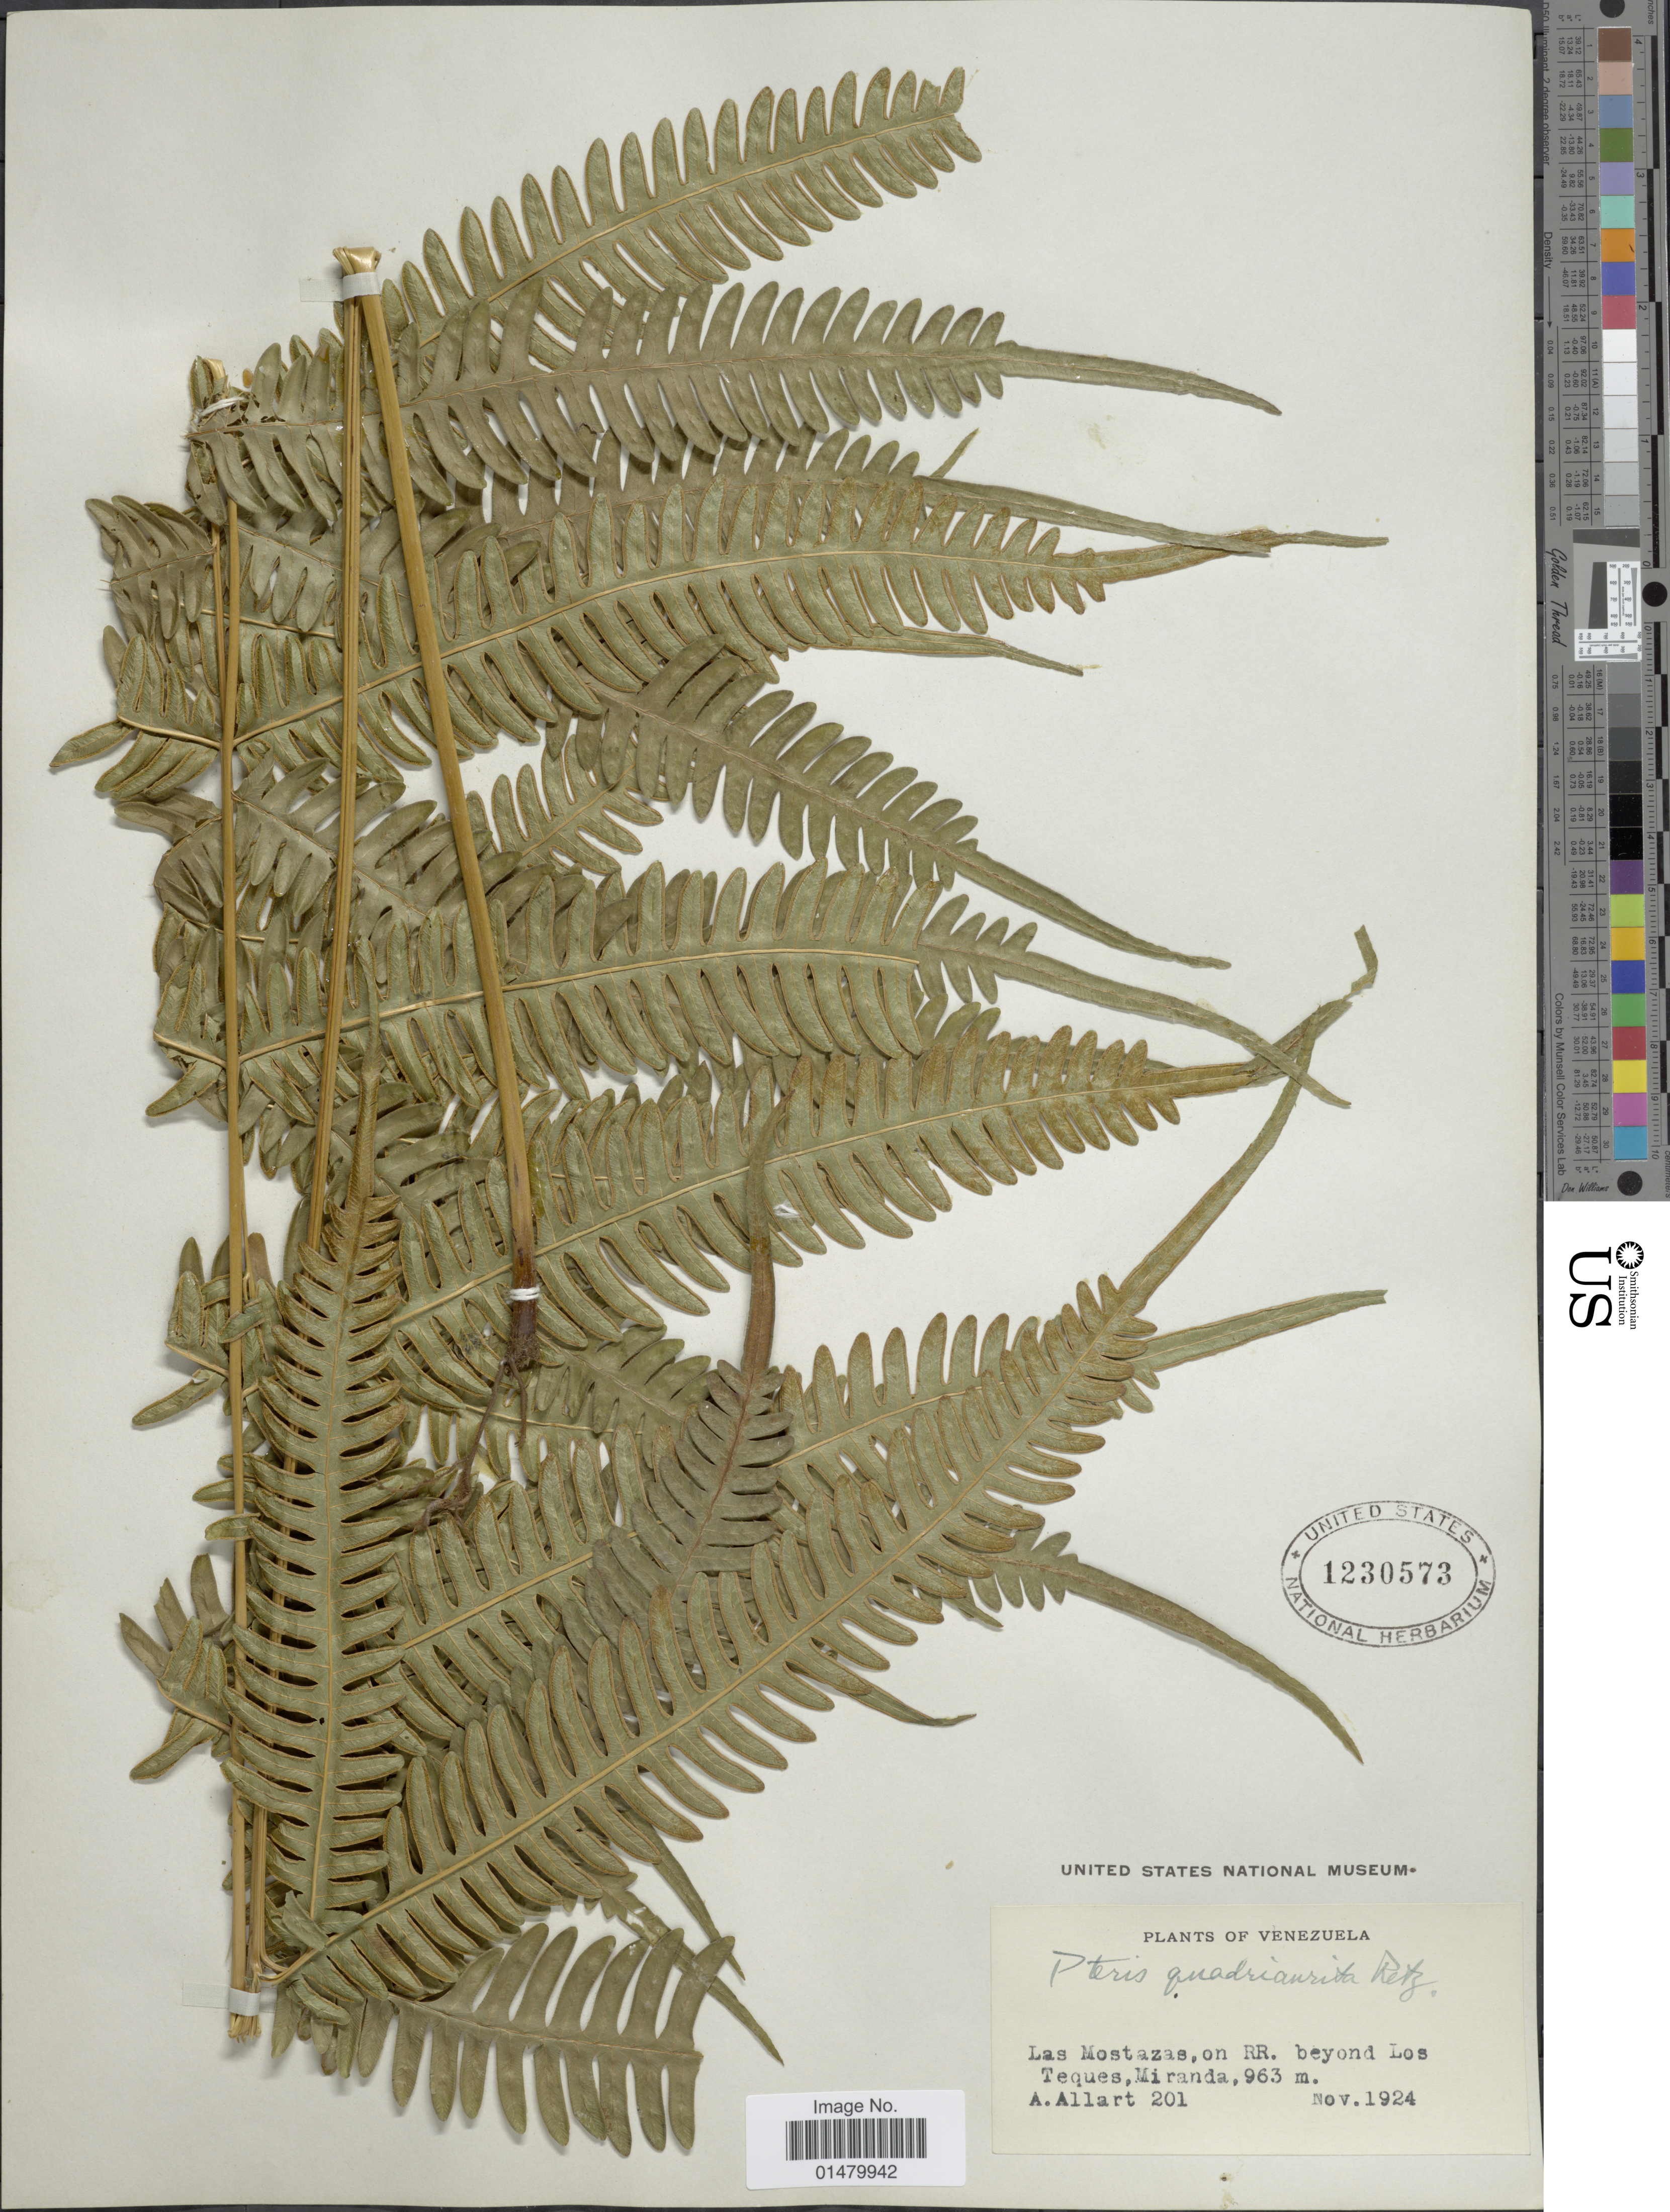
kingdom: Plantae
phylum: Tracheophyta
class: Polypodiopsida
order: Polypodiales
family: Pteridaceae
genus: Pteris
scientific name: Pteris quadriaurita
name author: Retz.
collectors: A. Allart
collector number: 201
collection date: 1924-11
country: Venezuela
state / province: Miranda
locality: Las Mostazas, on RR. beyond Los Teques, Miranda.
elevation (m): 963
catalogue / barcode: US 1230573